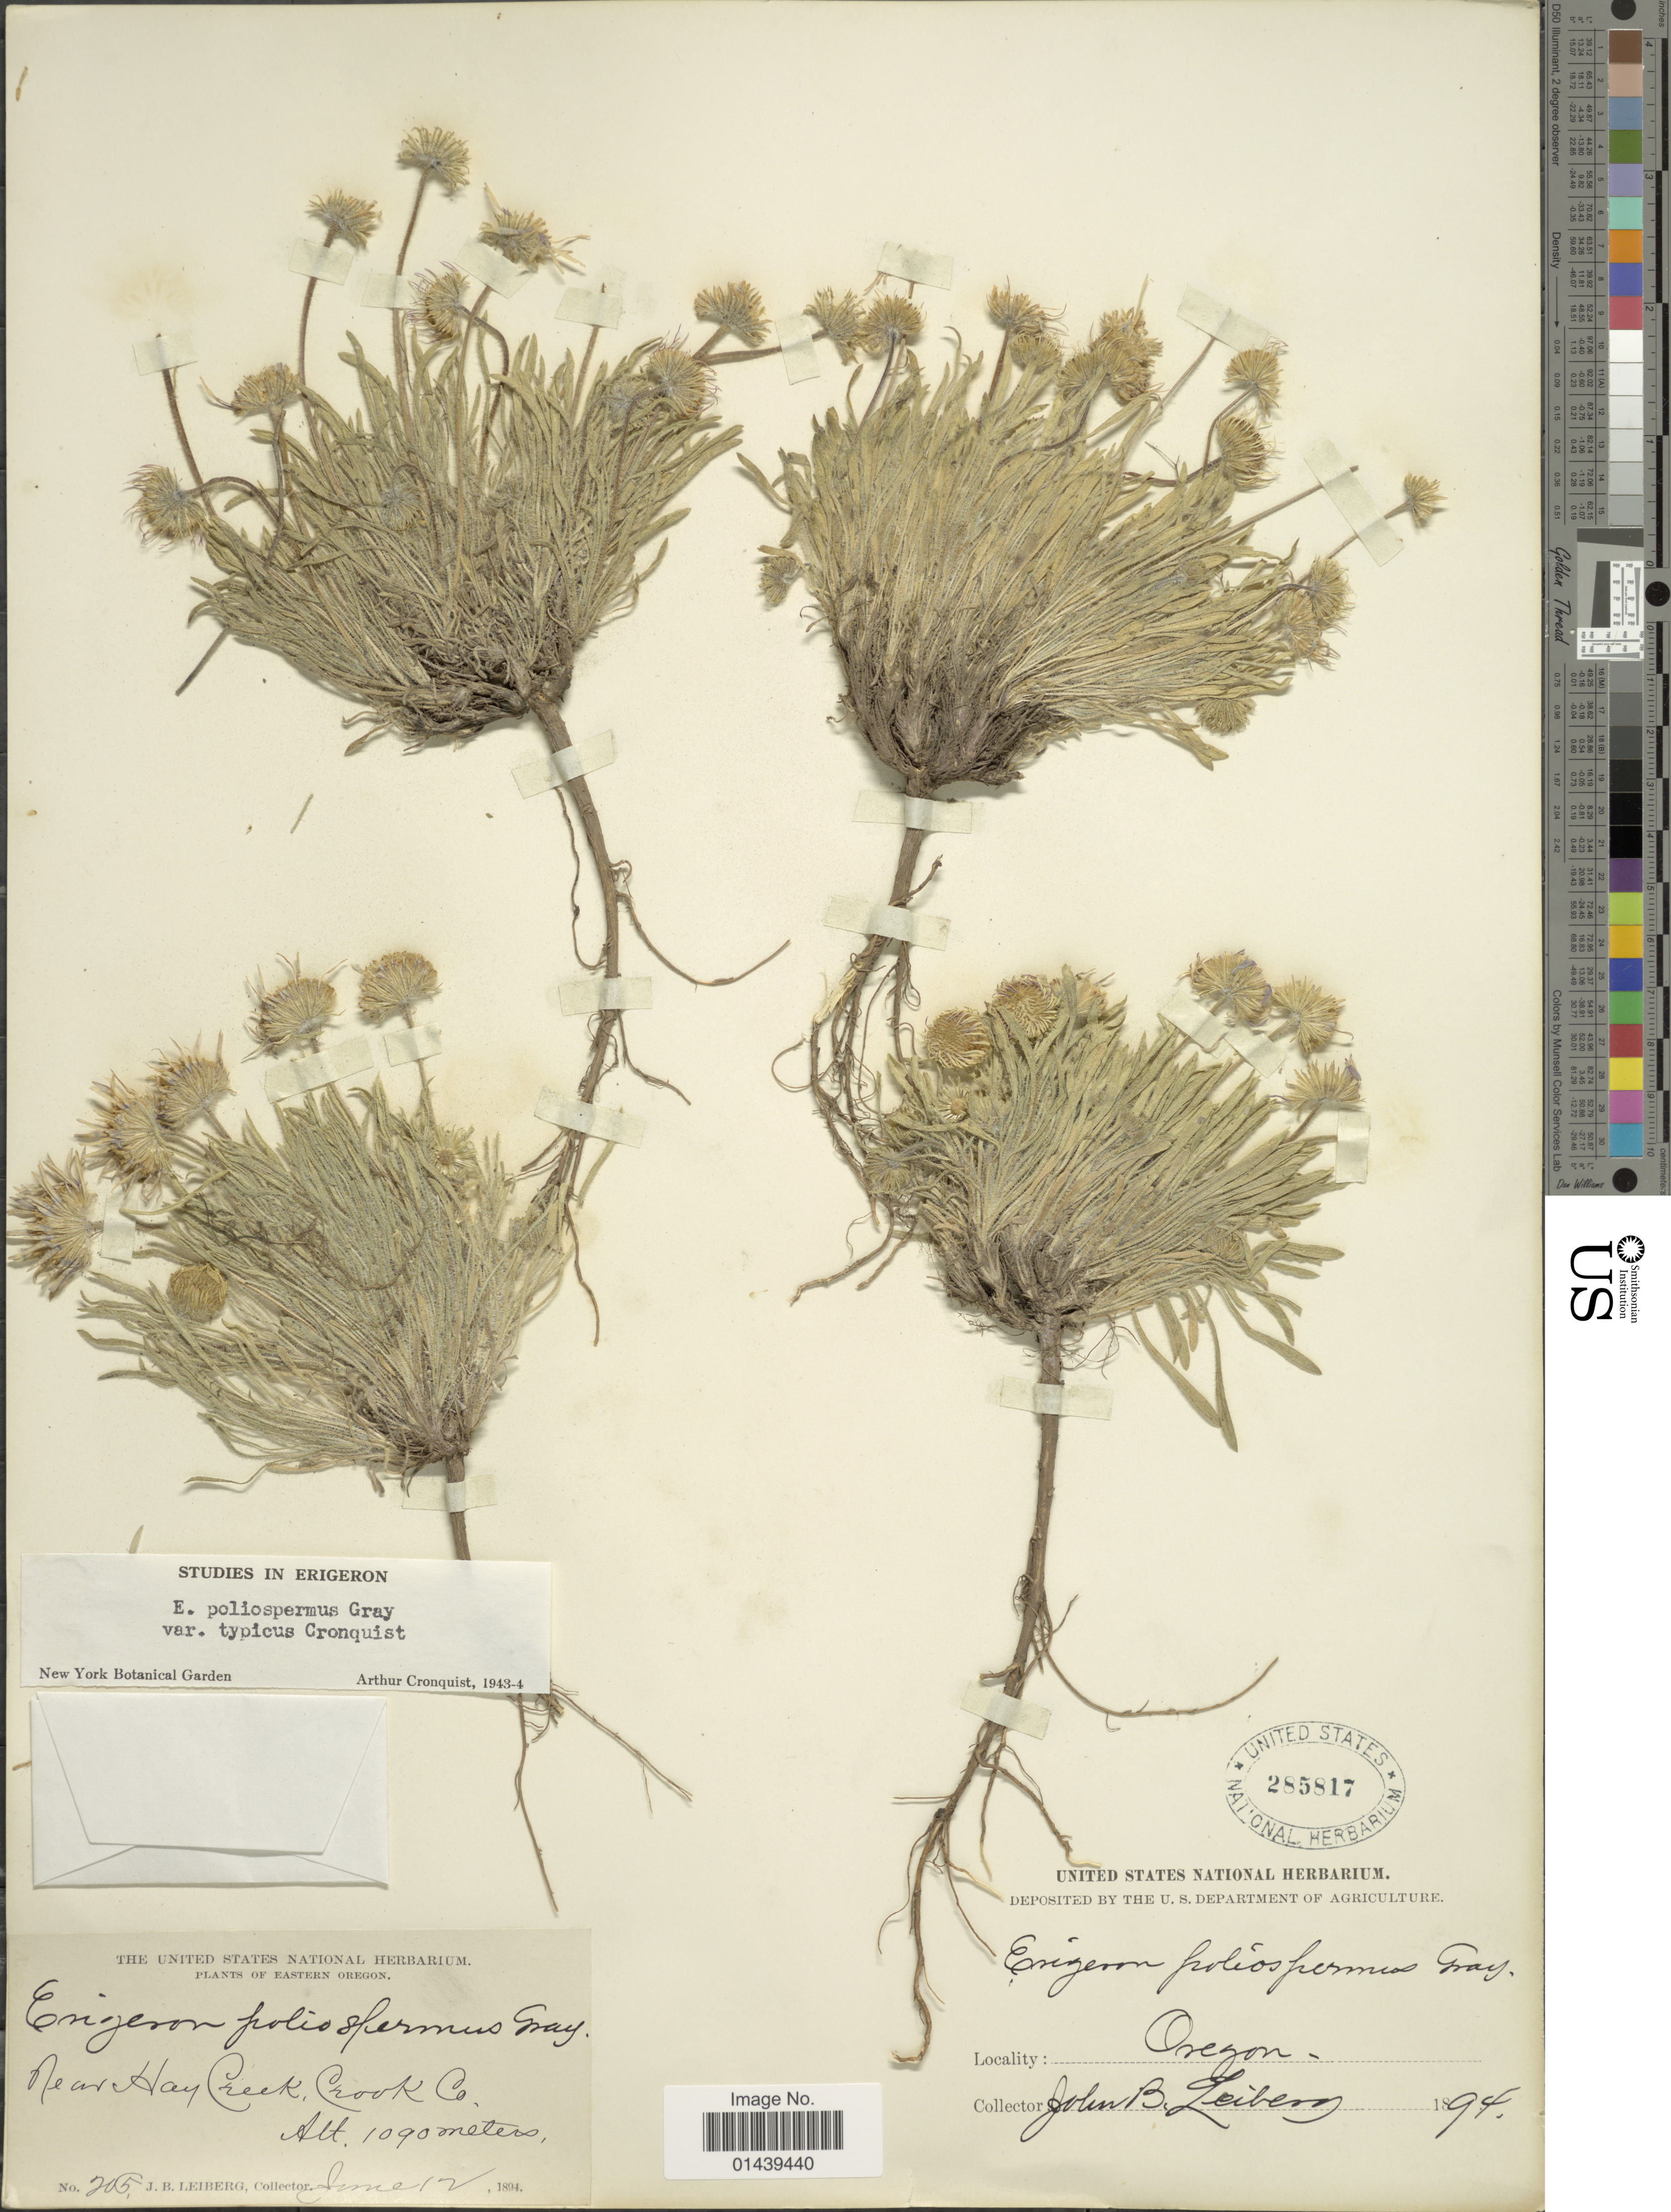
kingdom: Plantae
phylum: Tracheophyta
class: Magnoliopsida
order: Asterales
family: Asteraceae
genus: Erigeron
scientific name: Erigeron poliospermus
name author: A. Gray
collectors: J. Leiberg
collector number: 205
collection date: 1894-06-12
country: United States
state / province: Oregon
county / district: Crook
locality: Eastern Oregon. Near Hay Creek, Crook Co.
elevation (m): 1090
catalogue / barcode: US 285817